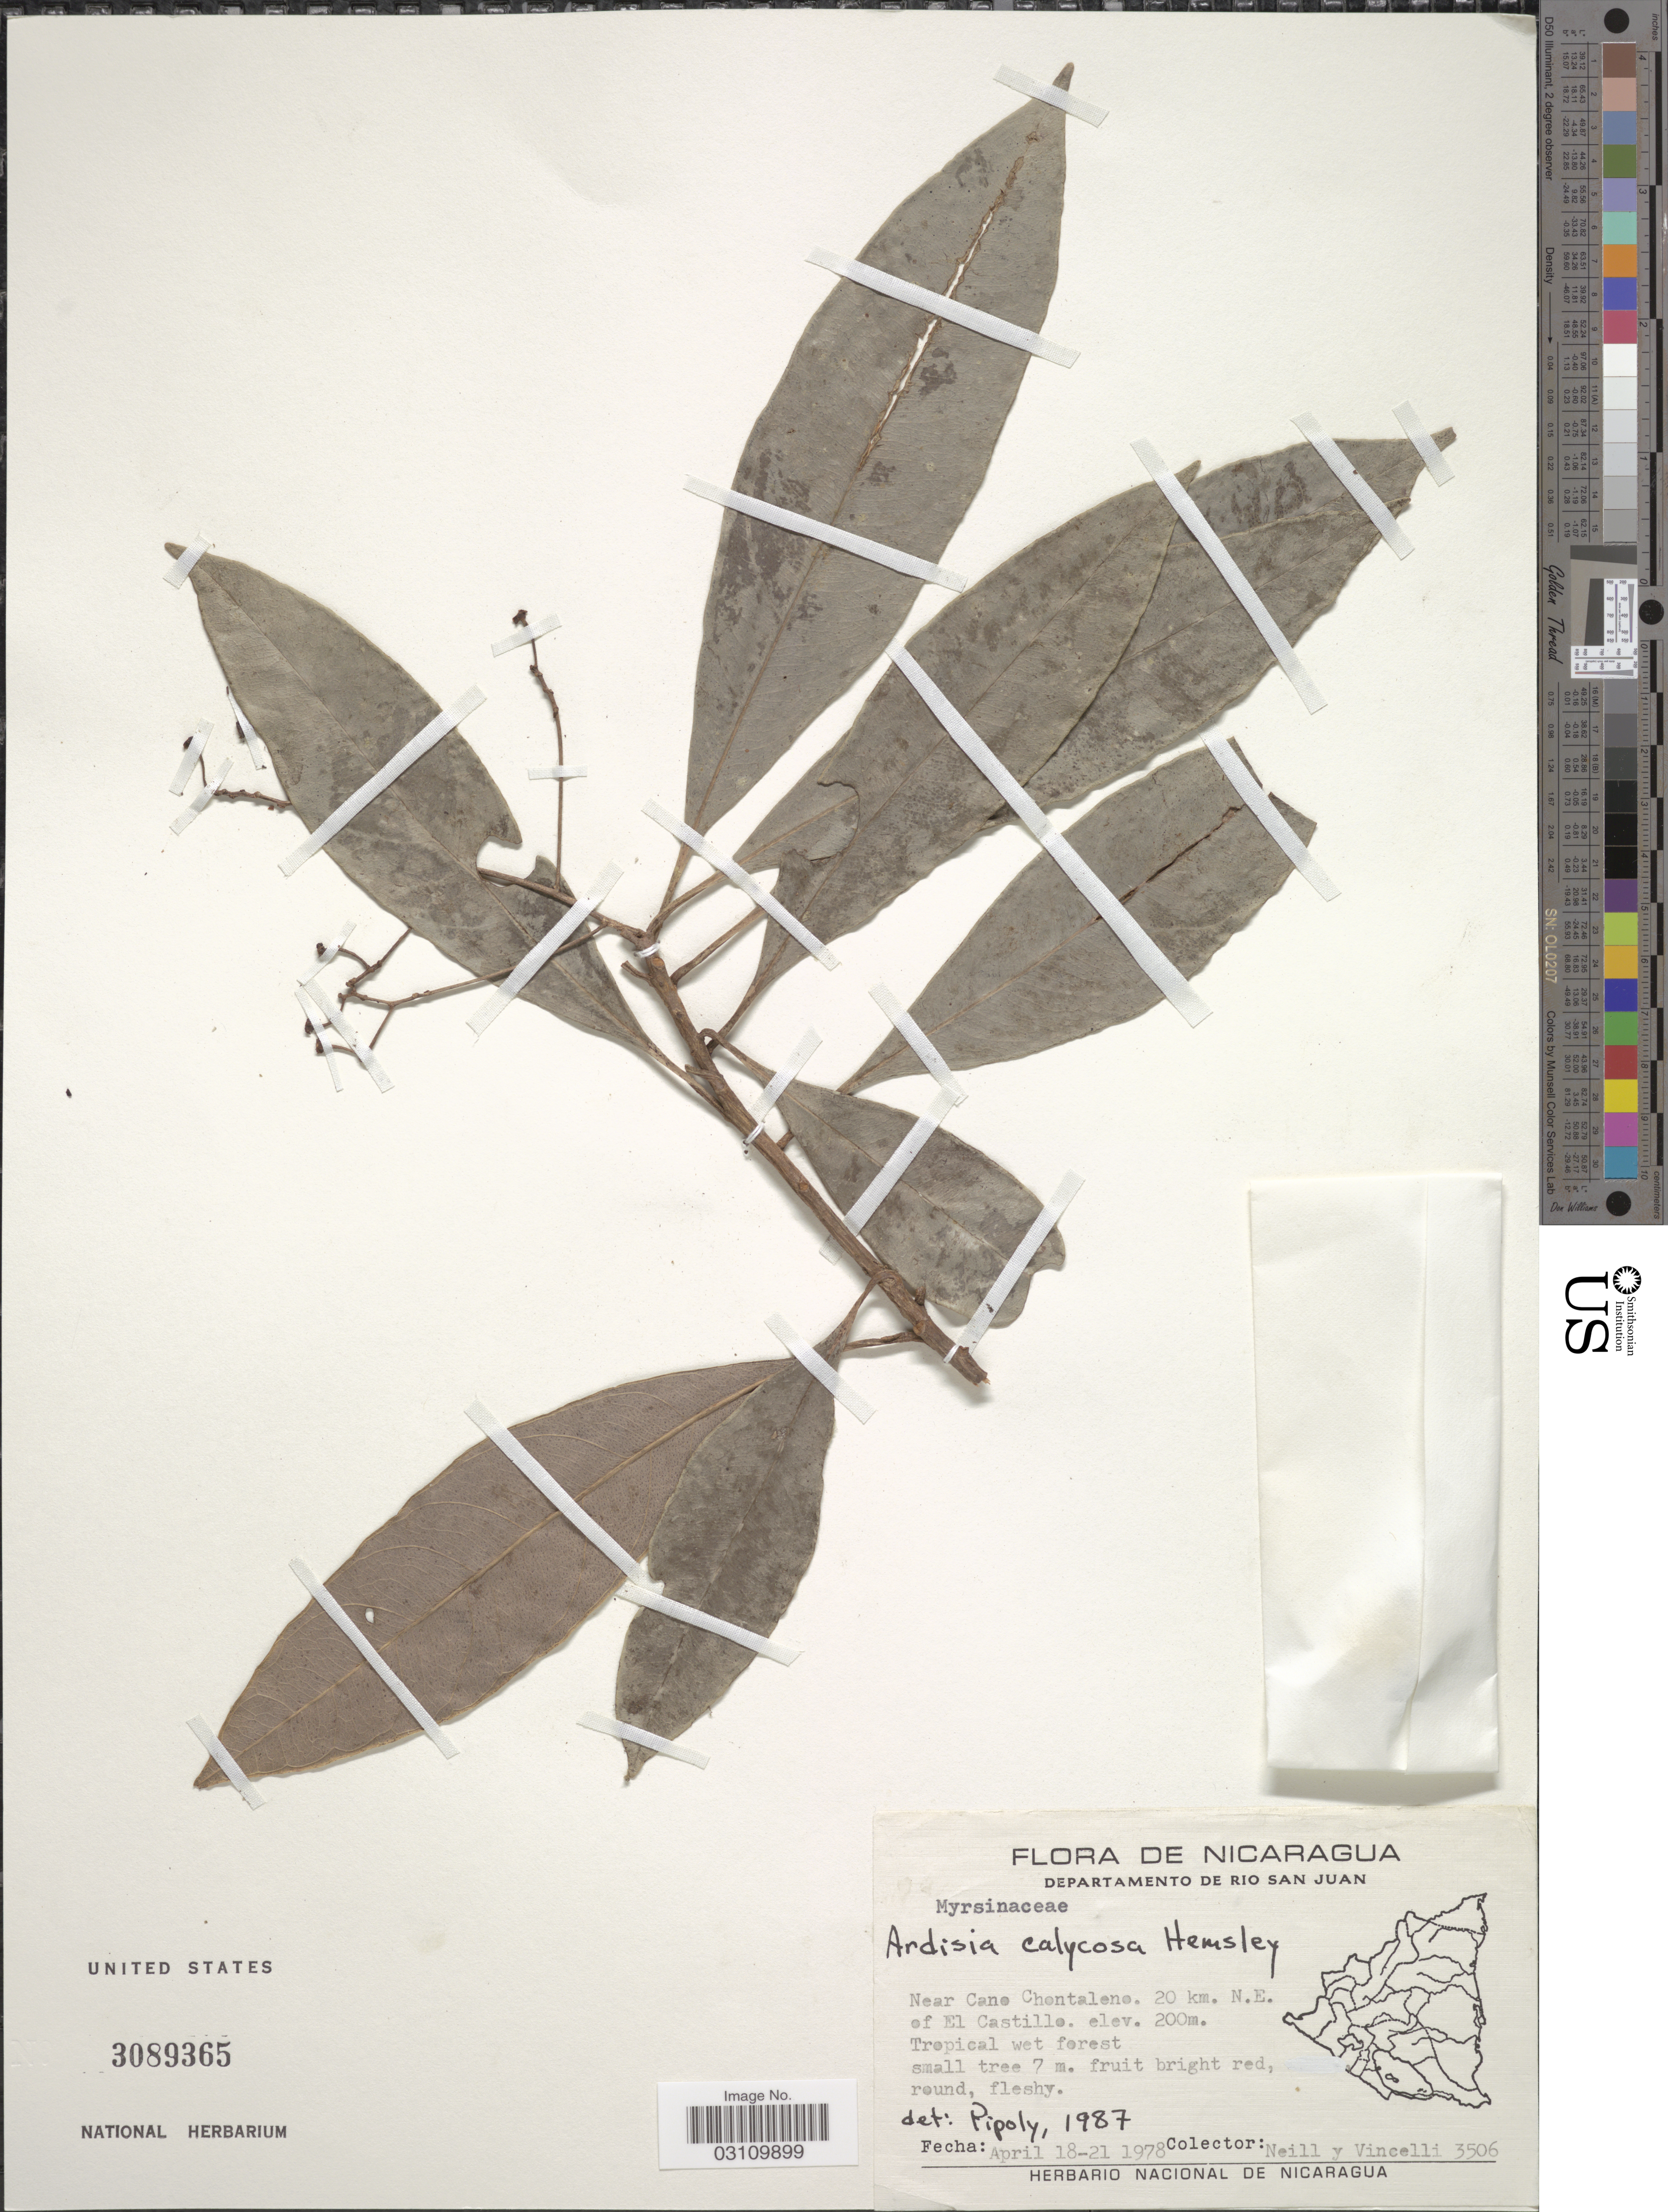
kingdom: Plantae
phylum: Tracheophyta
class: Magnoliopsida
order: Ericales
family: Primulaceae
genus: Ardisia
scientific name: Ardisia calycosa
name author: Hemsl.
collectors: Neill & -. Vincelli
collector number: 3506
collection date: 1978-04-18/1978-04-21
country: Nicaragua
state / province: Rio San Juan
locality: Departamento de Rio San Juan, near Cano Chontaleno. 20 km. N.E. of El Castillo.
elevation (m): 200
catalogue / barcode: US 3089365